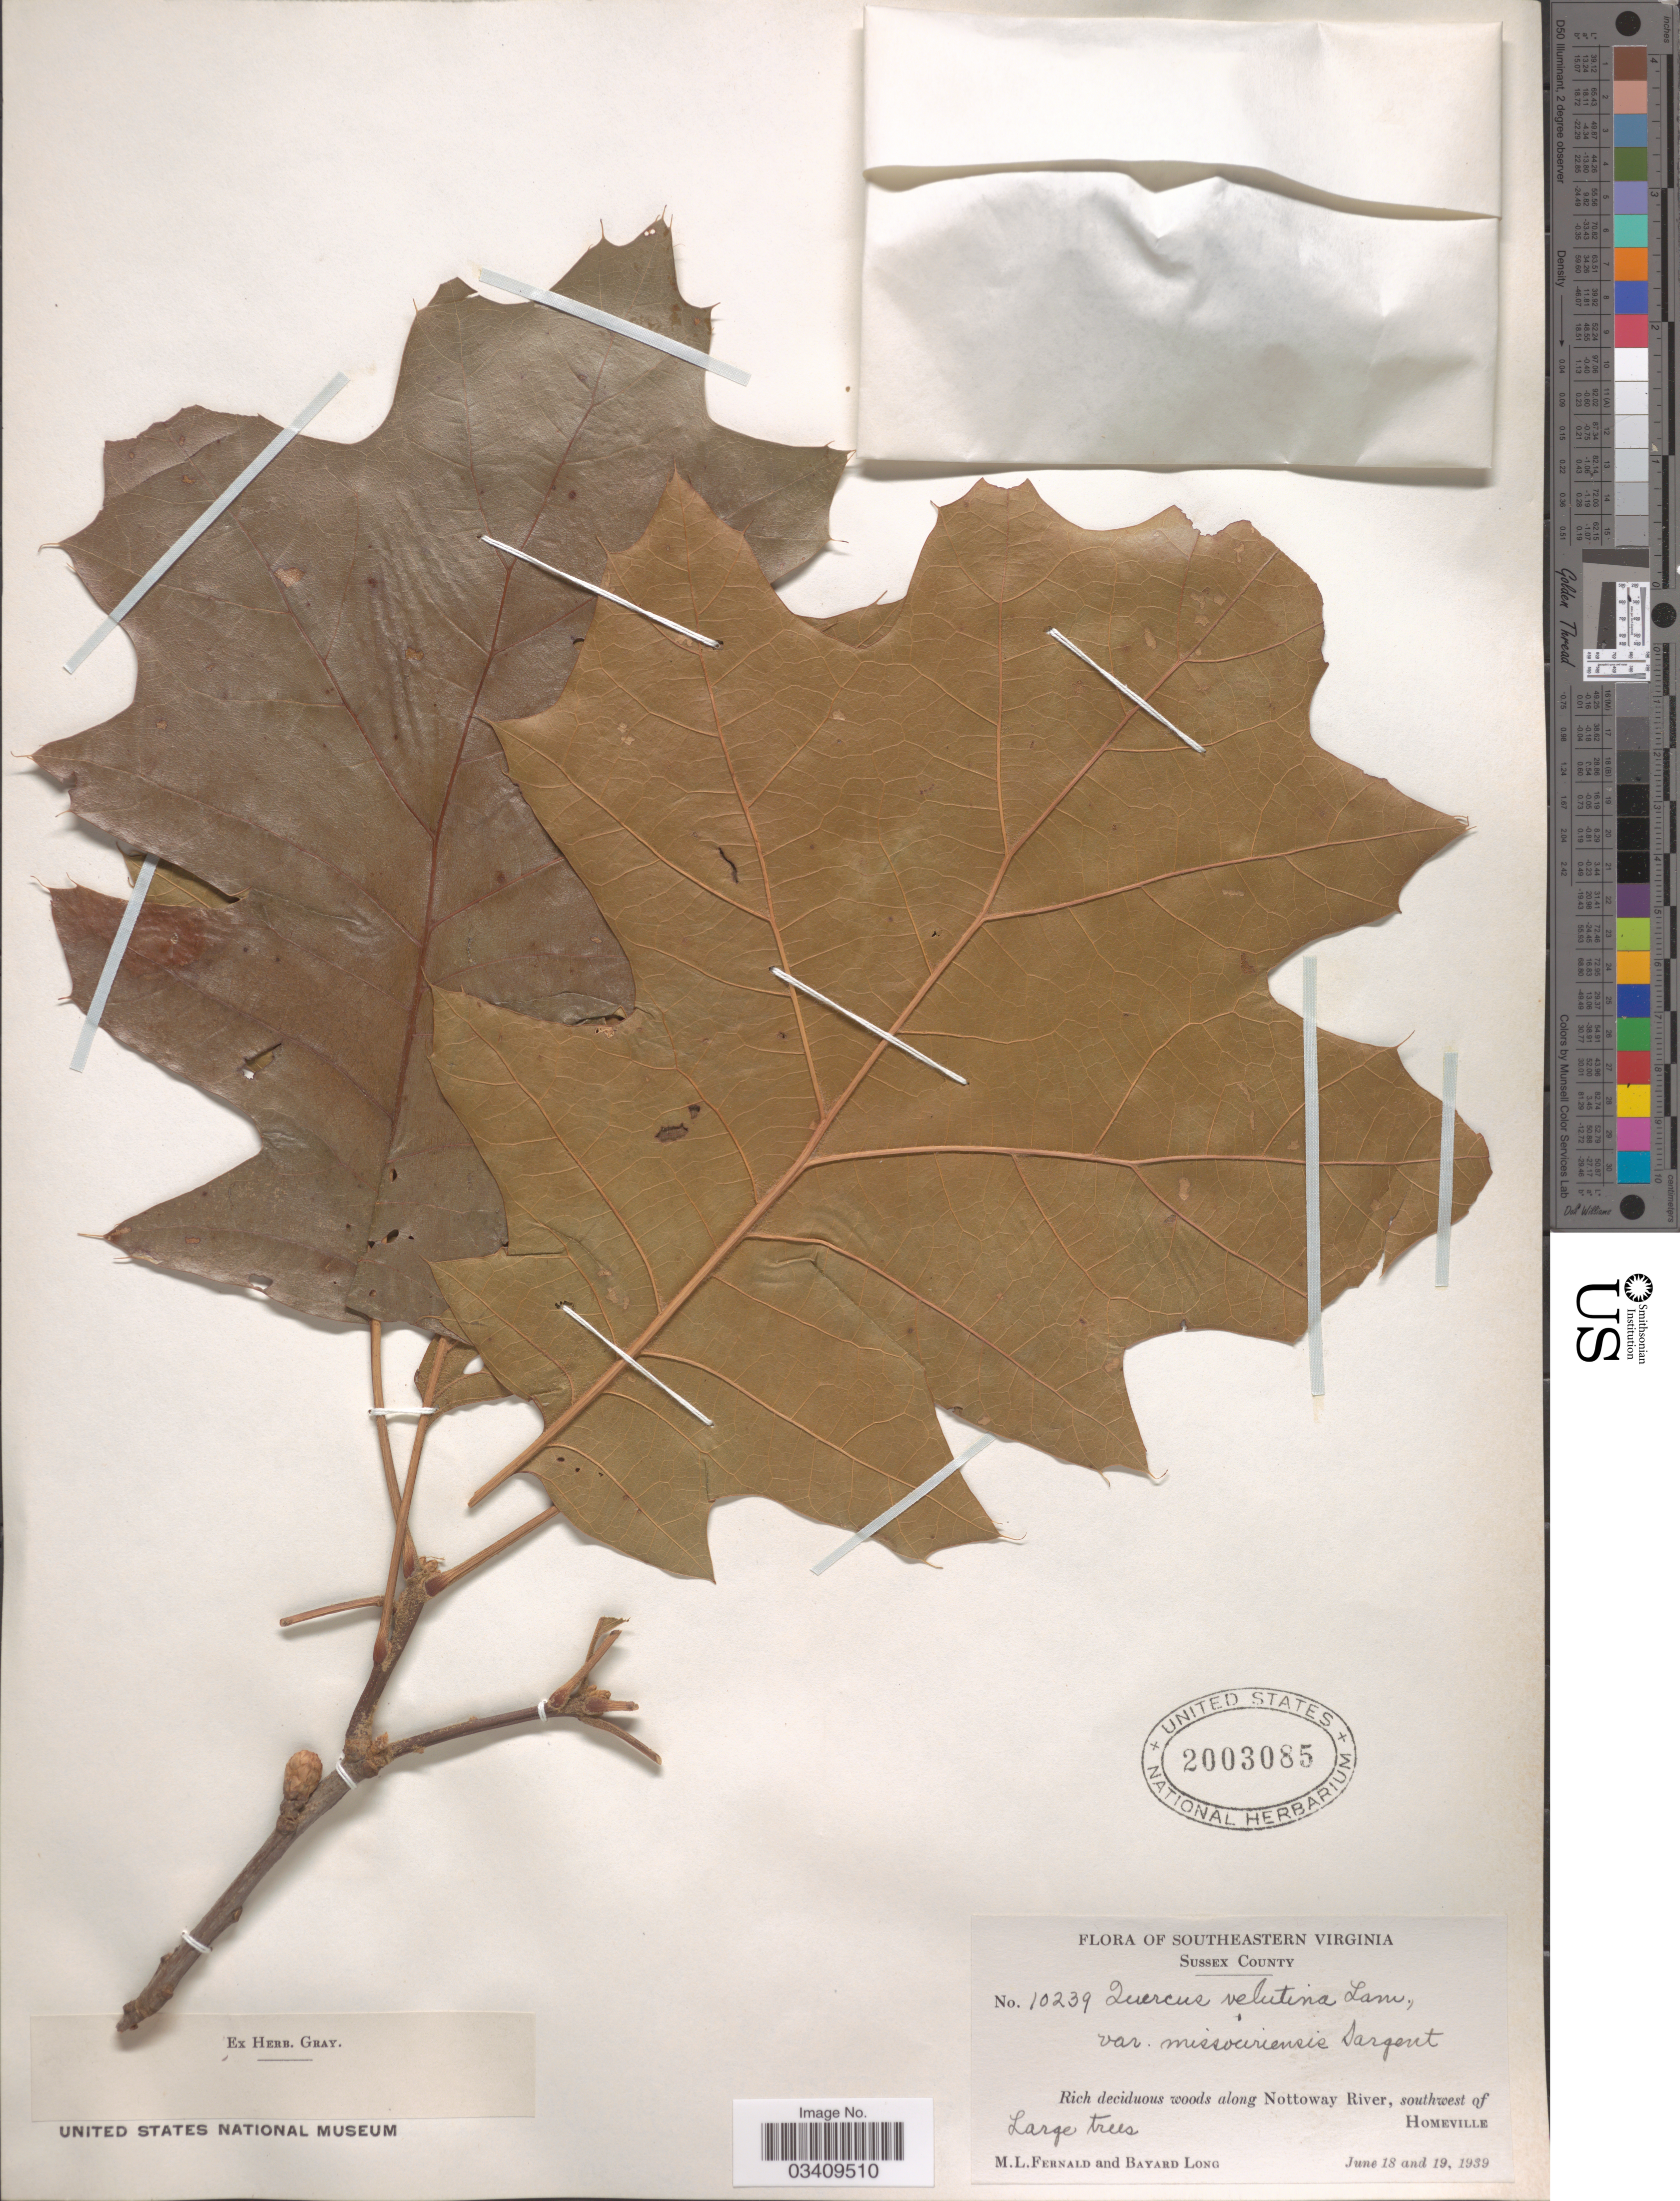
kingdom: Plantae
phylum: Tracheophyta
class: Magnoliopsida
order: Fagales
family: Fagaceae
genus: Quercus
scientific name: Quercus velutina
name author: Lam.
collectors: M. L. Fernald & B. Long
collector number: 10239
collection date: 1939-06-18/1939-06-19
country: United States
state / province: Virginia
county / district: Sussex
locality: Southeastern Virginia. Sussex County. Rich deciduous woods along Nottoway River, southwest of Homeville.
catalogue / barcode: US 2003085